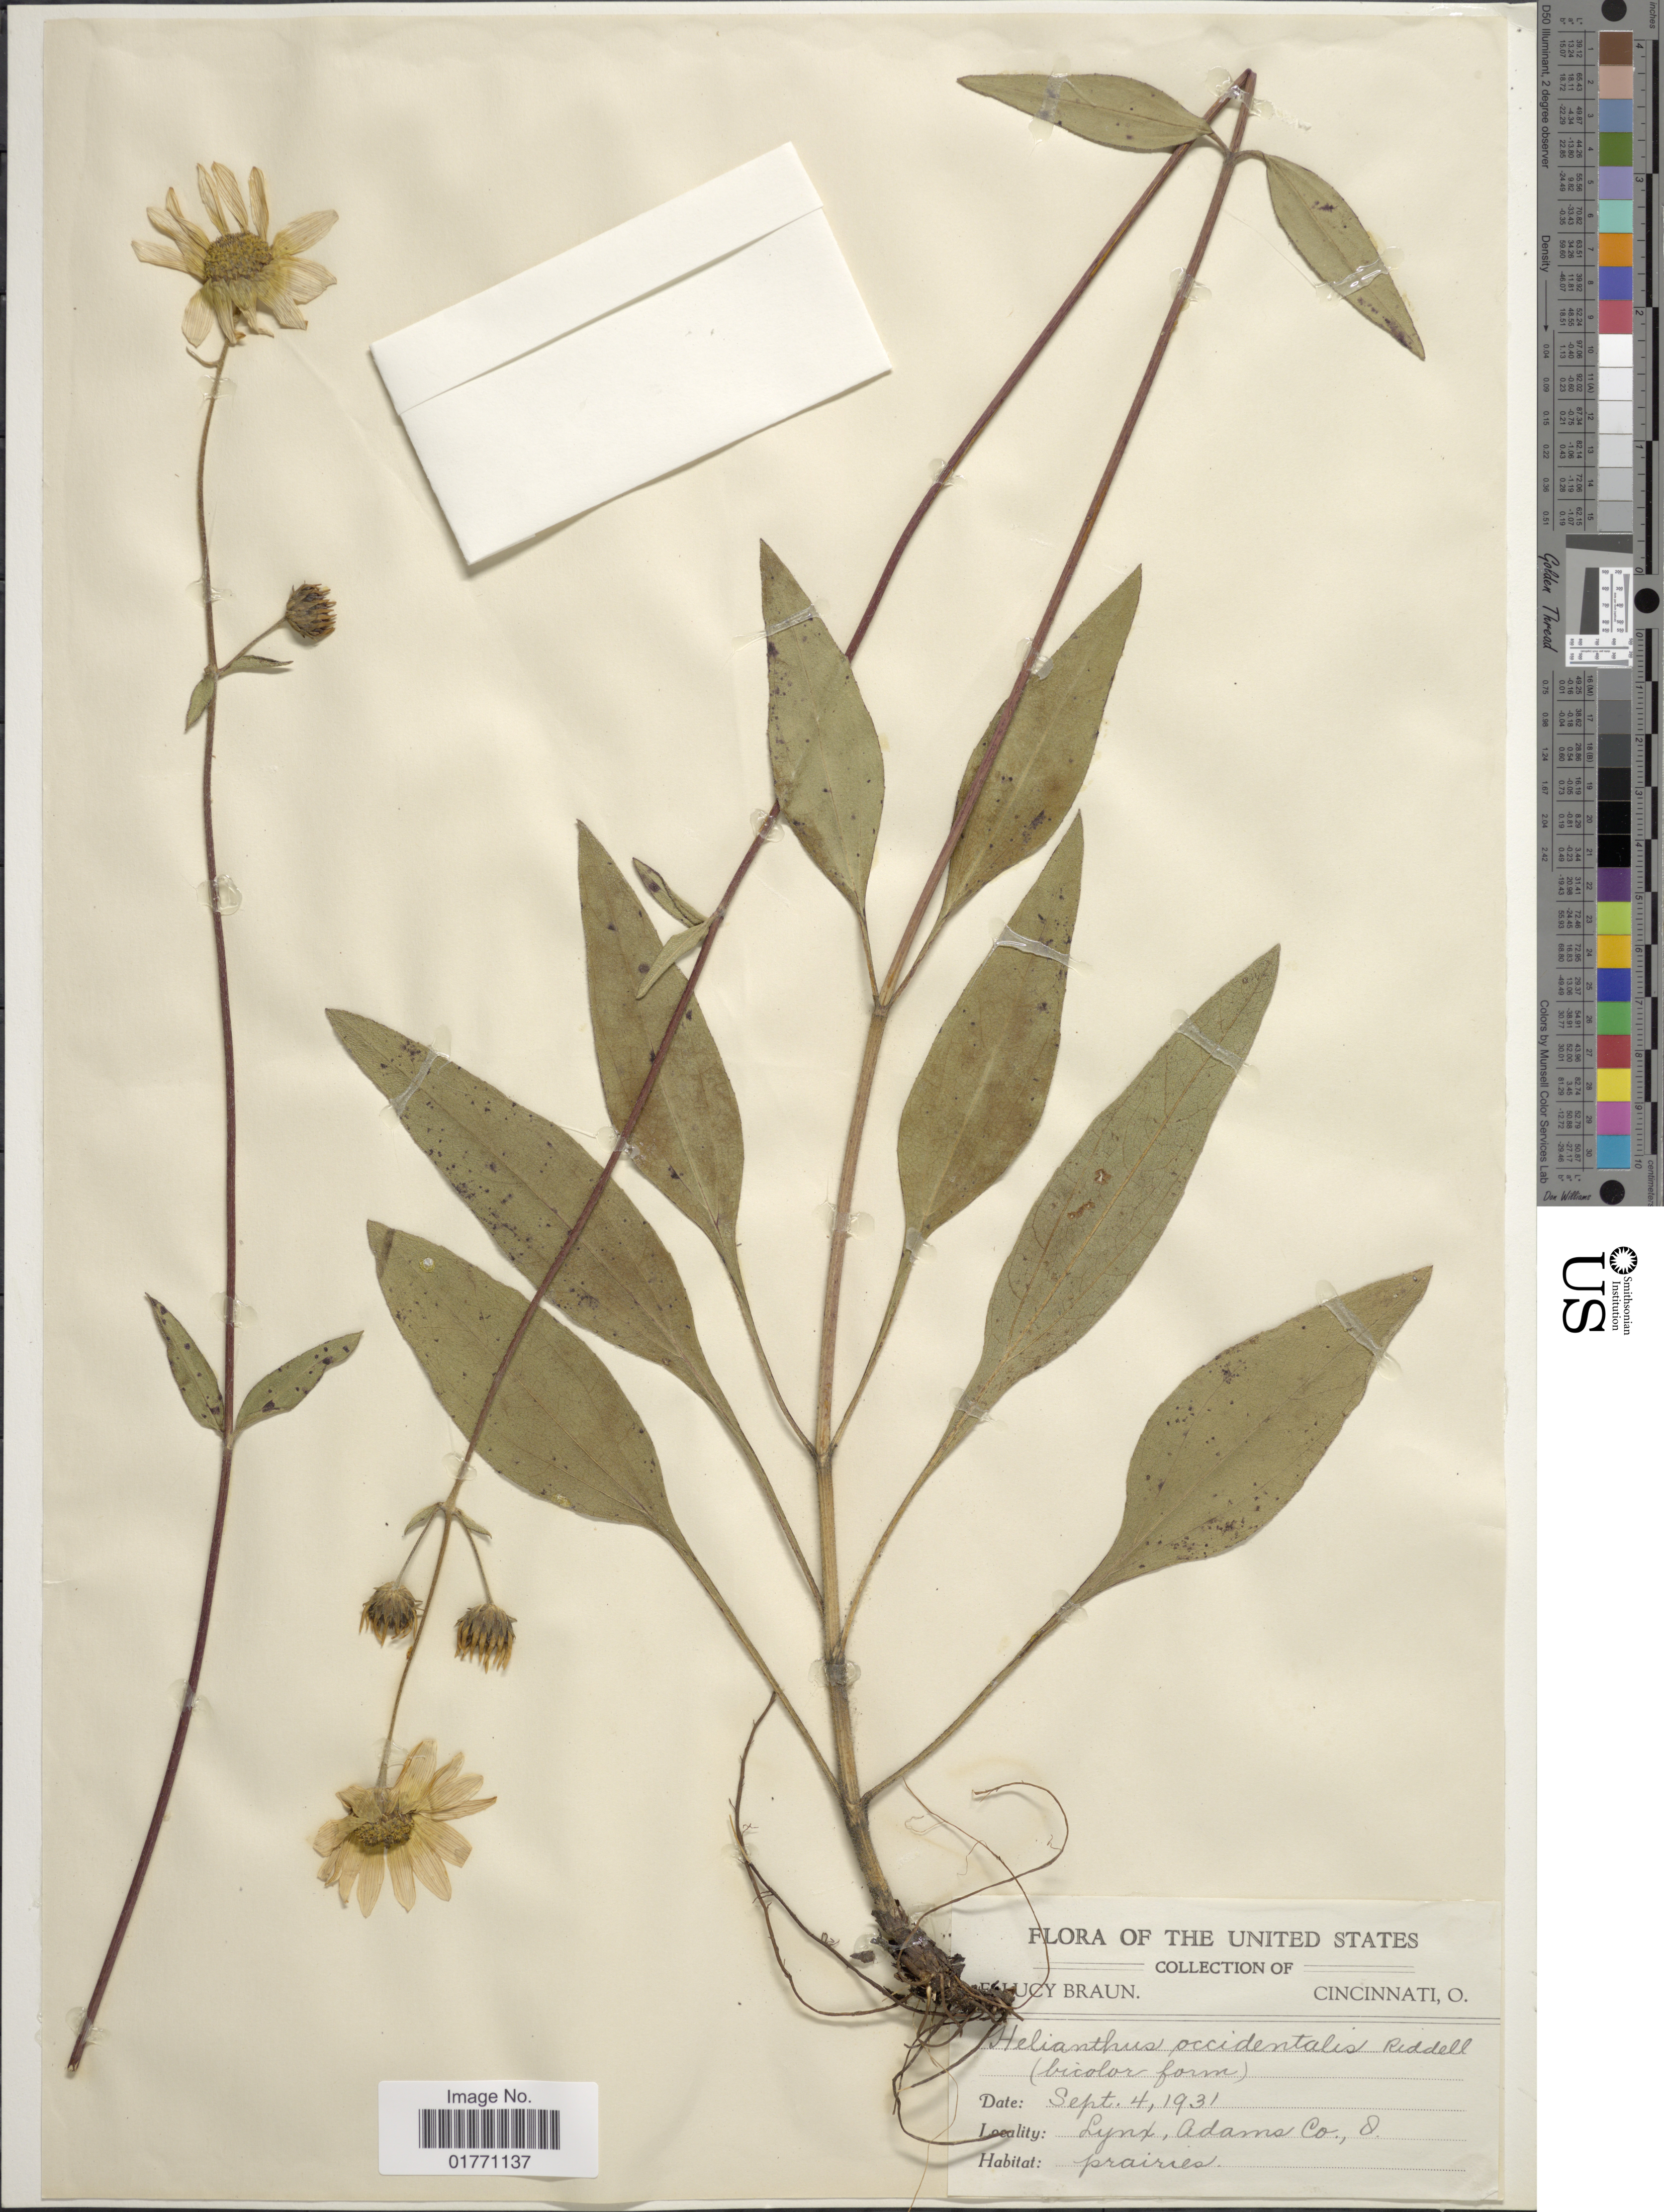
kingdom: Plantae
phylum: Tracheophyta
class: Magnoliopsida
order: Asterales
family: Asteraceae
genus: Helianthus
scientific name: Helianthus occidentalis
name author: Riddell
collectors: E. L. Braun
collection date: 1931-09-04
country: United States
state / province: Ohio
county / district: Adams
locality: Lynx, prairies.